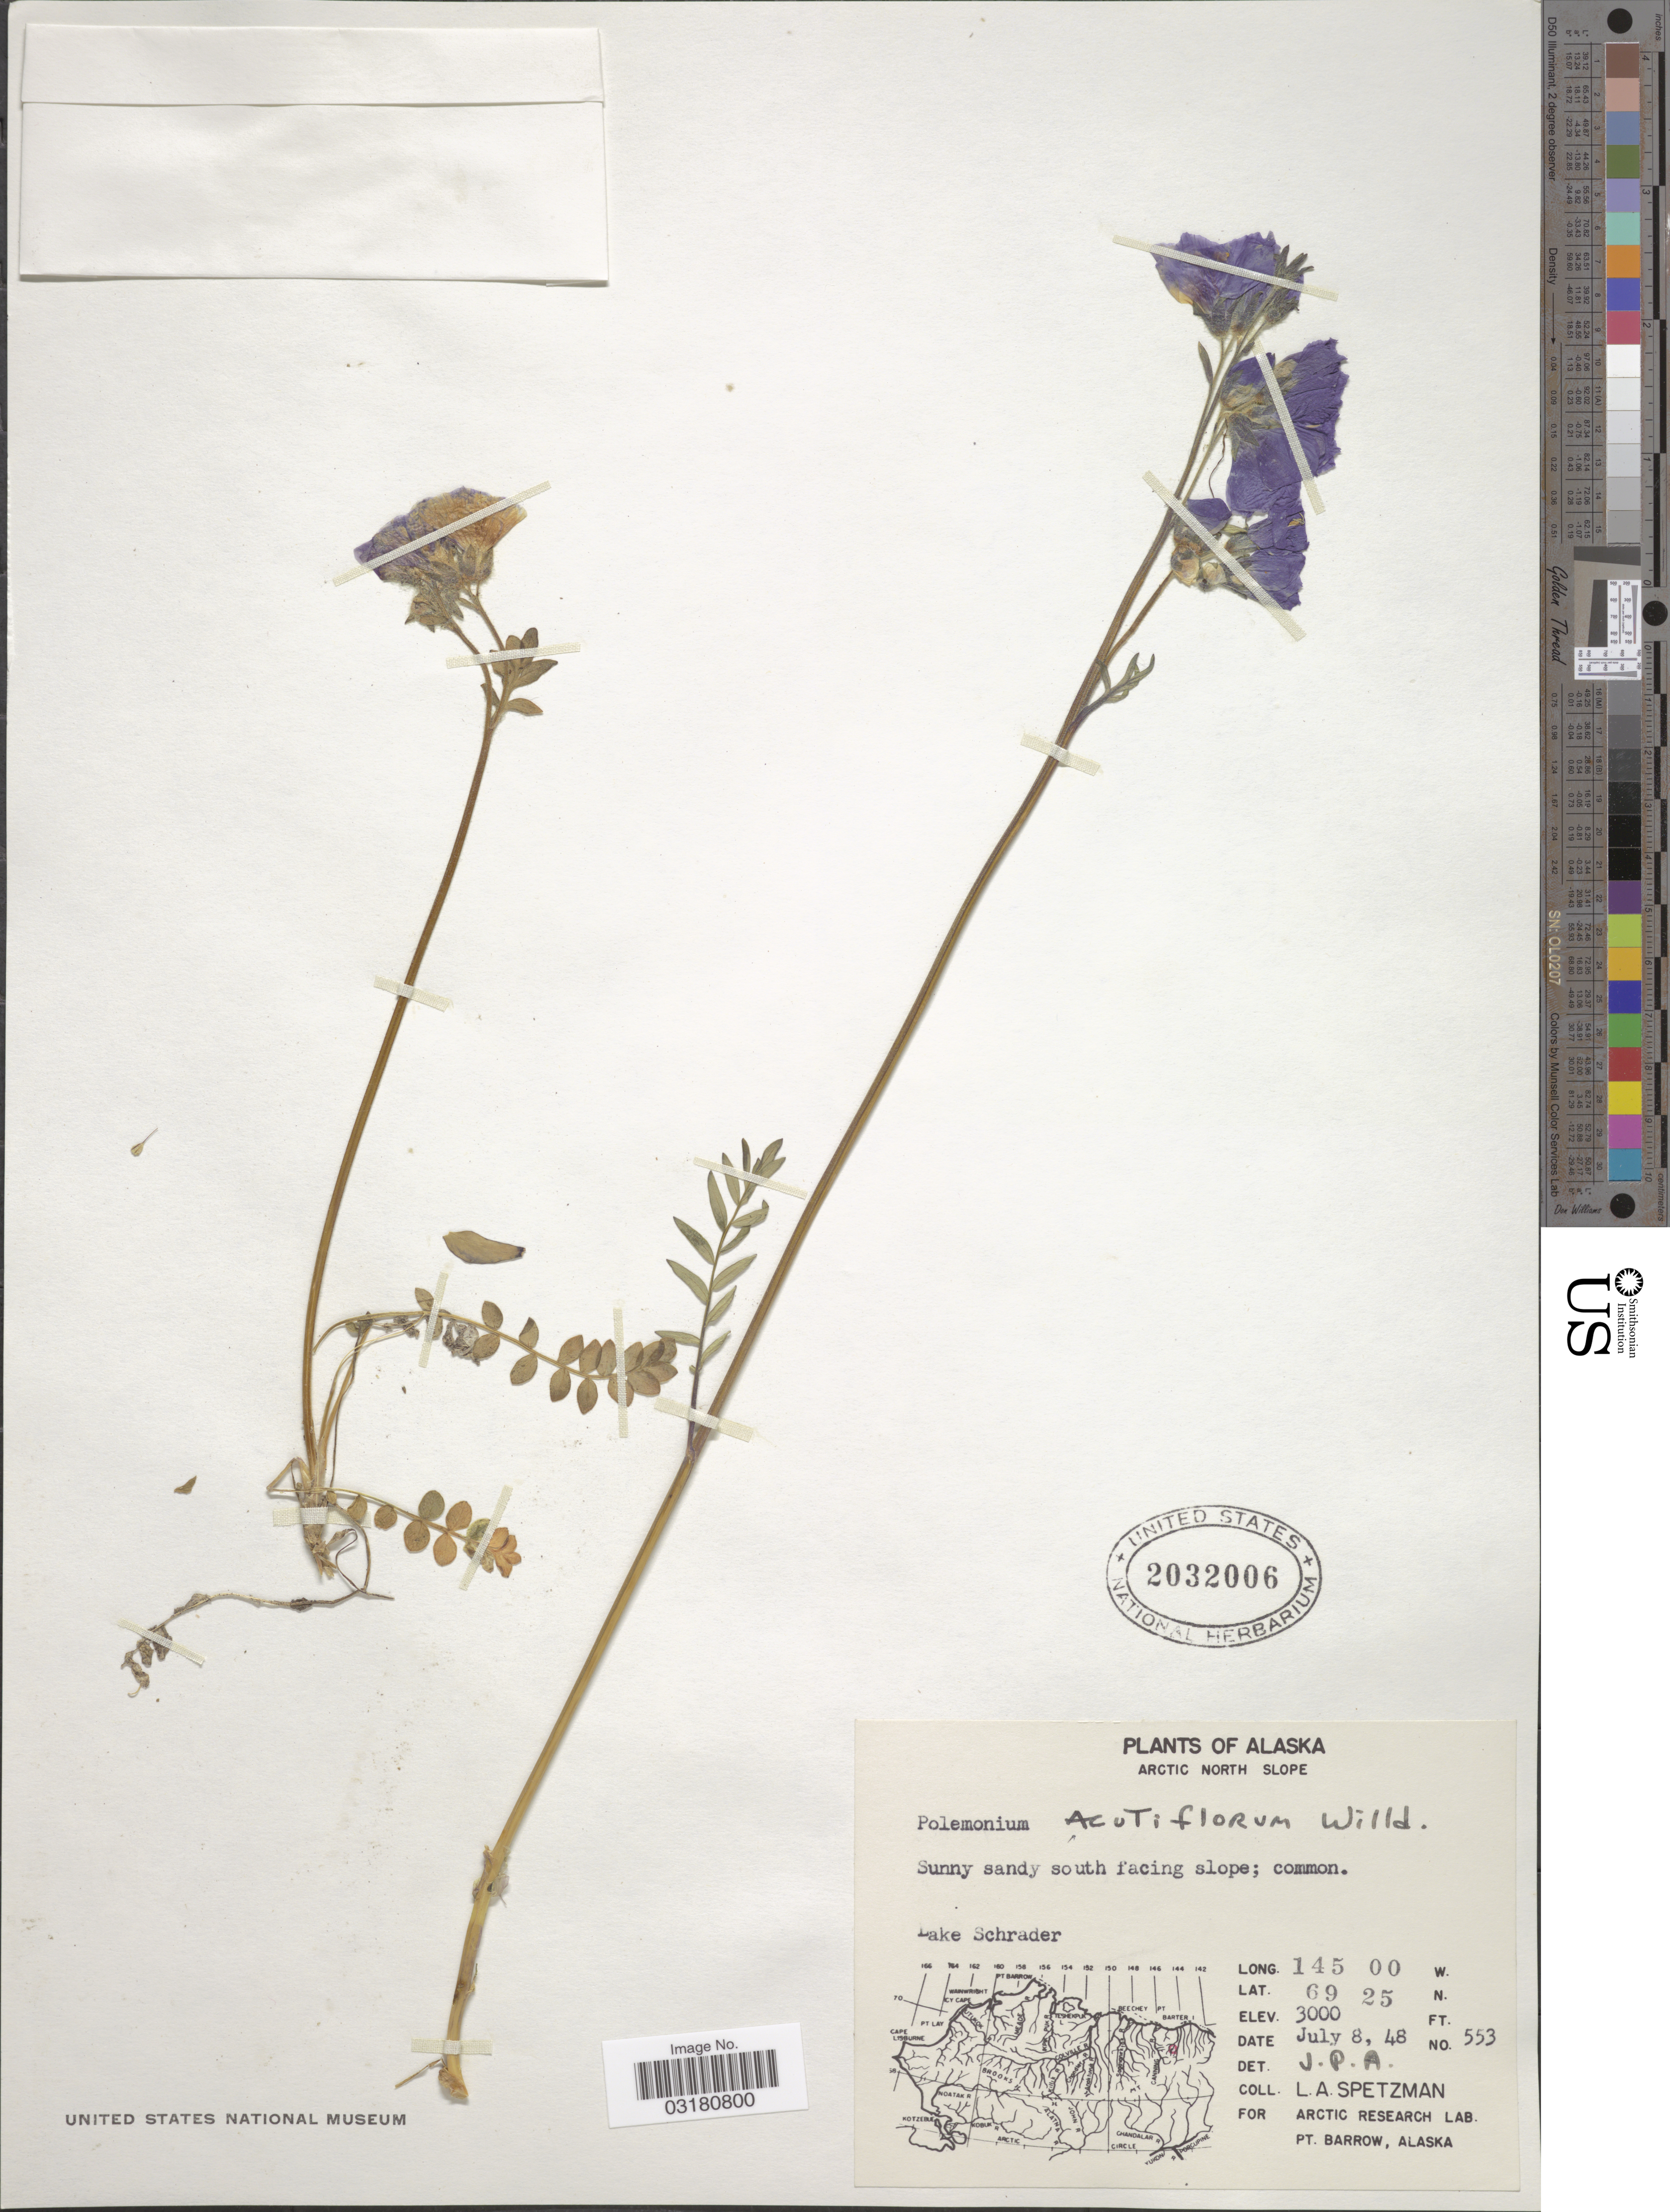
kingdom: Plantae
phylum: Tracheophyta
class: Magnoliopsida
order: Ericales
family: Polemoniaceae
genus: Polemonium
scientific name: Polemonium acutiflorum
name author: Willd. ex Roem. & Schult.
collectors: L. Spetzman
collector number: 553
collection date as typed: Transcribed d/m/y: 8/7/48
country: United States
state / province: Alaska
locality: Arctic North Slope. Lake Schrader.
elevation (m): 914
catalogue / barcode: US 2032006